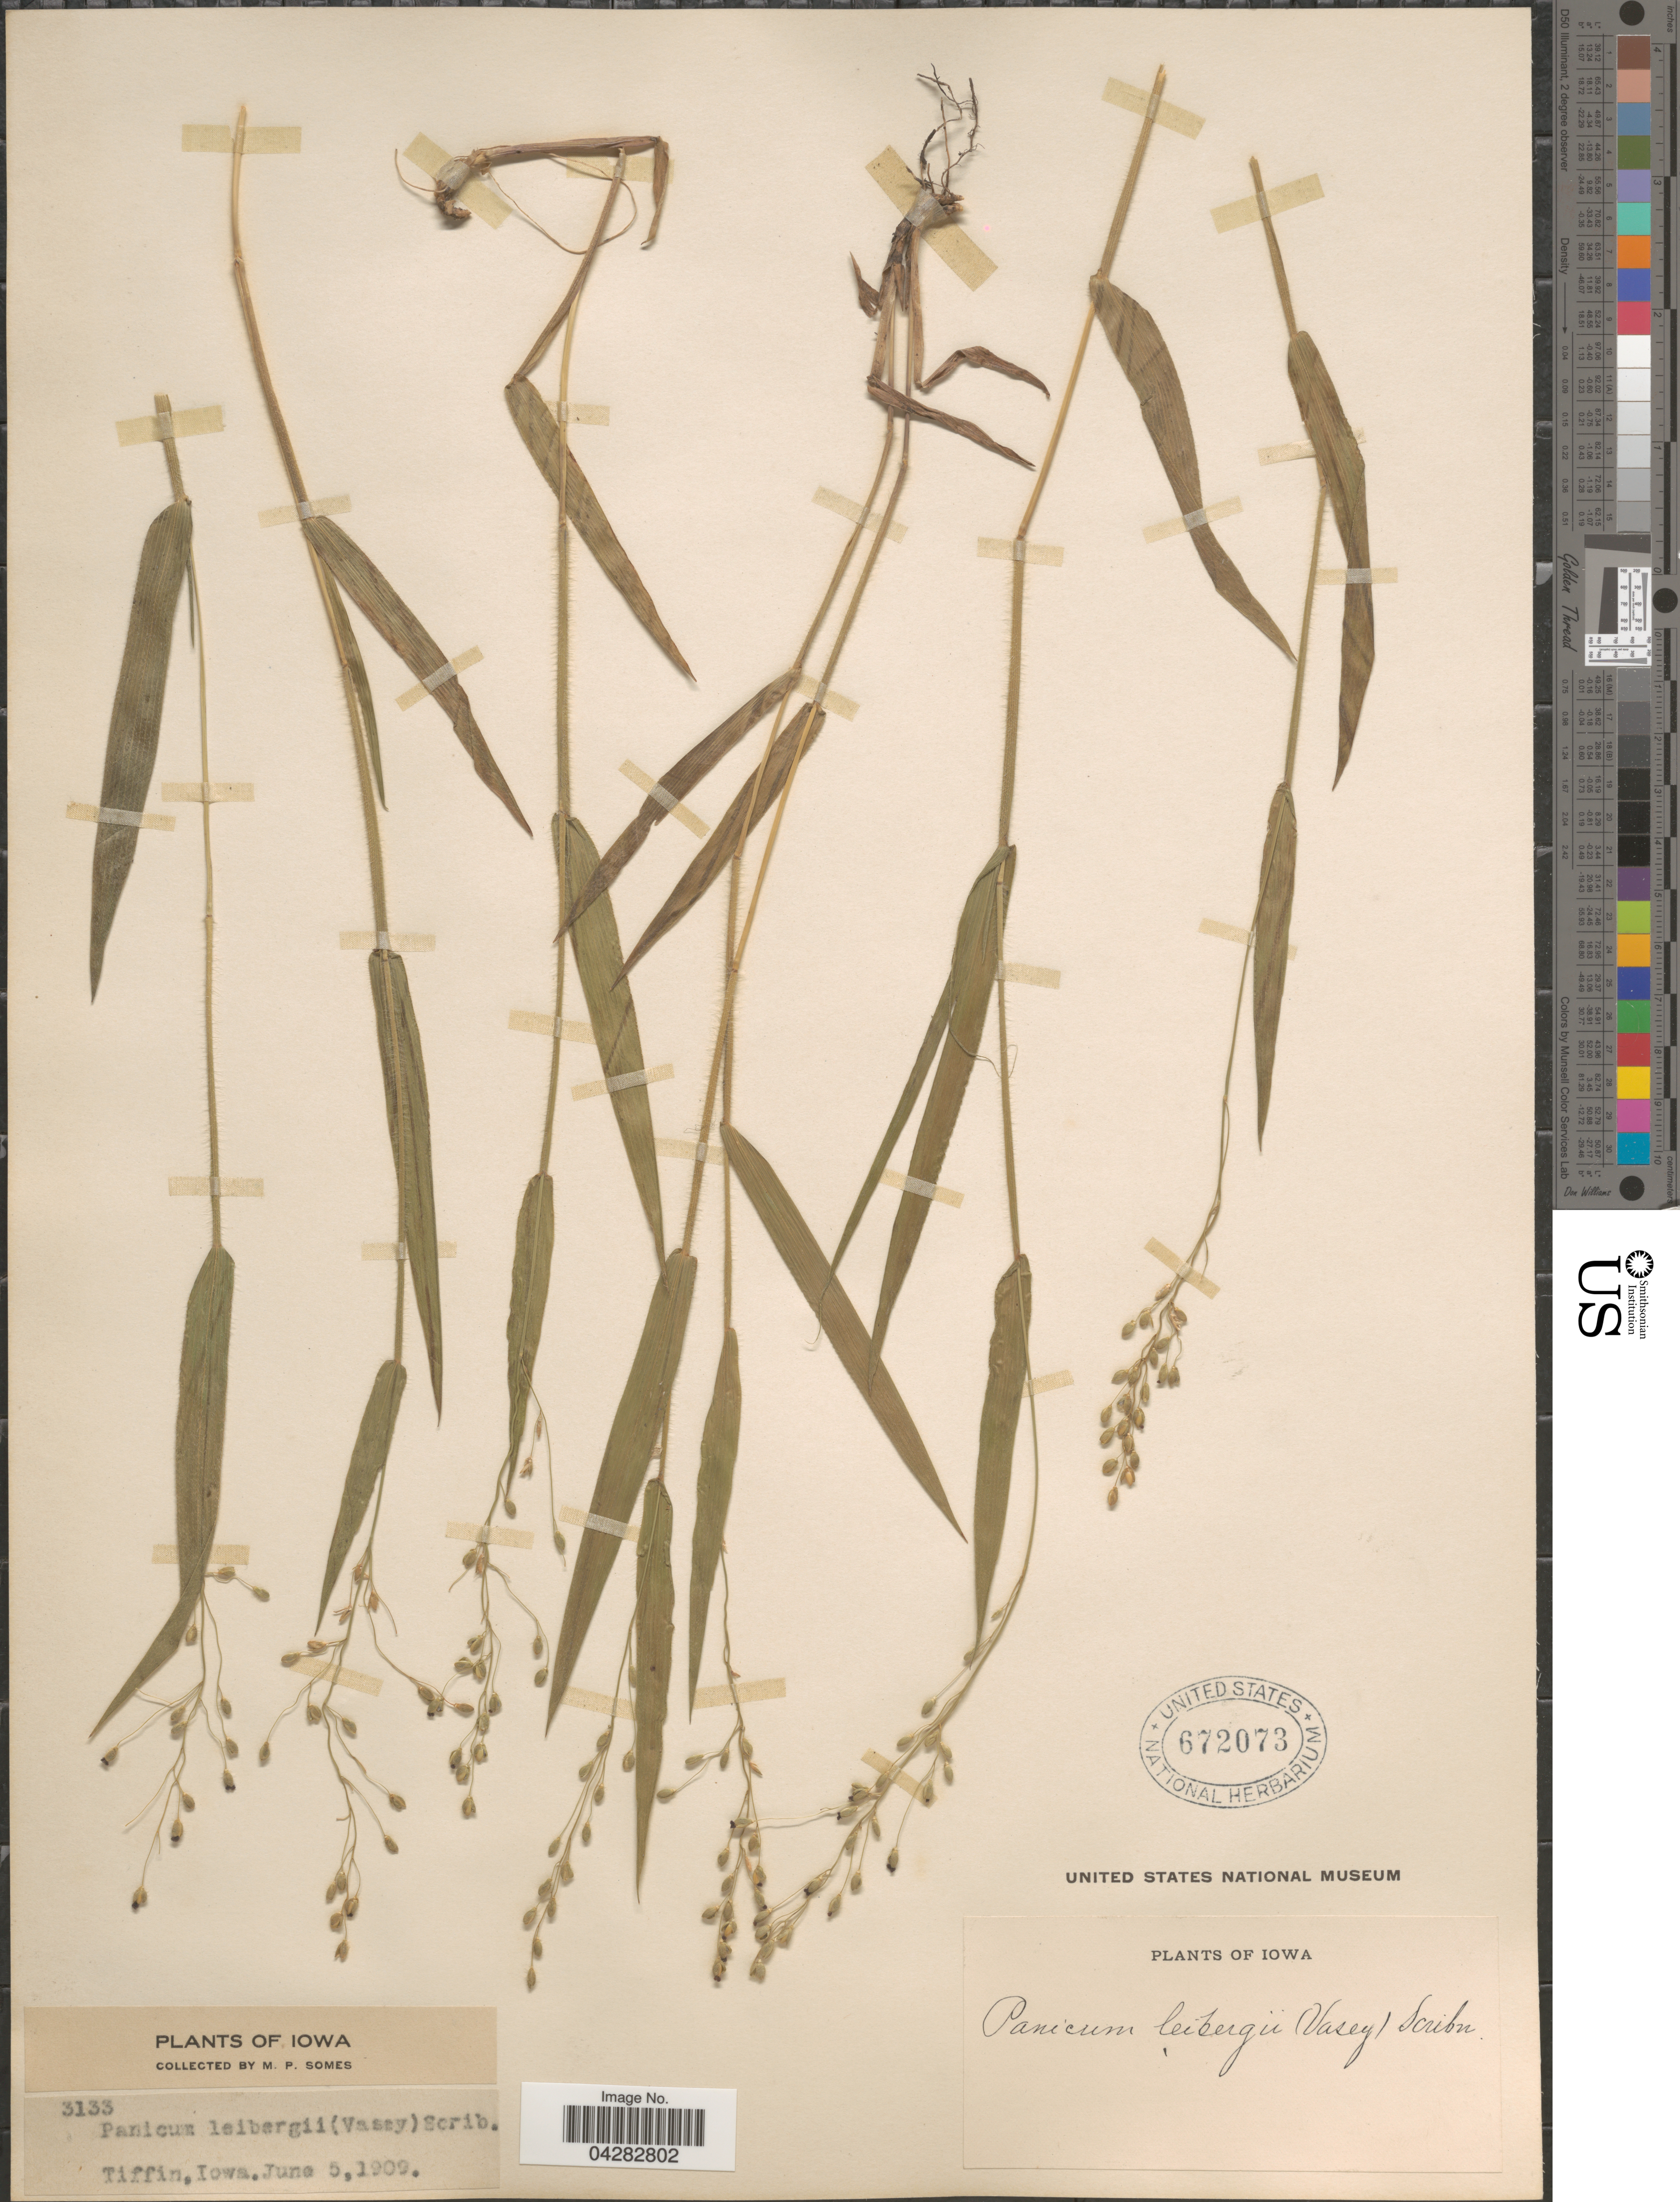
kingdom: Plantae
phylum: Tracheophyta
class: Liliopsida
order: Poales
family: Poaceae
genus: Dichanthelium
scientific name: Dichanthelium leibergii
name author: (Vasey) Gould & C.A. Clark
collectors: M. Somes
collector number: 3133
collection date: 1909-06-05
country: United States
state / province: Iowa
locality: Tiffin.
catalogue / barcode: US 672073